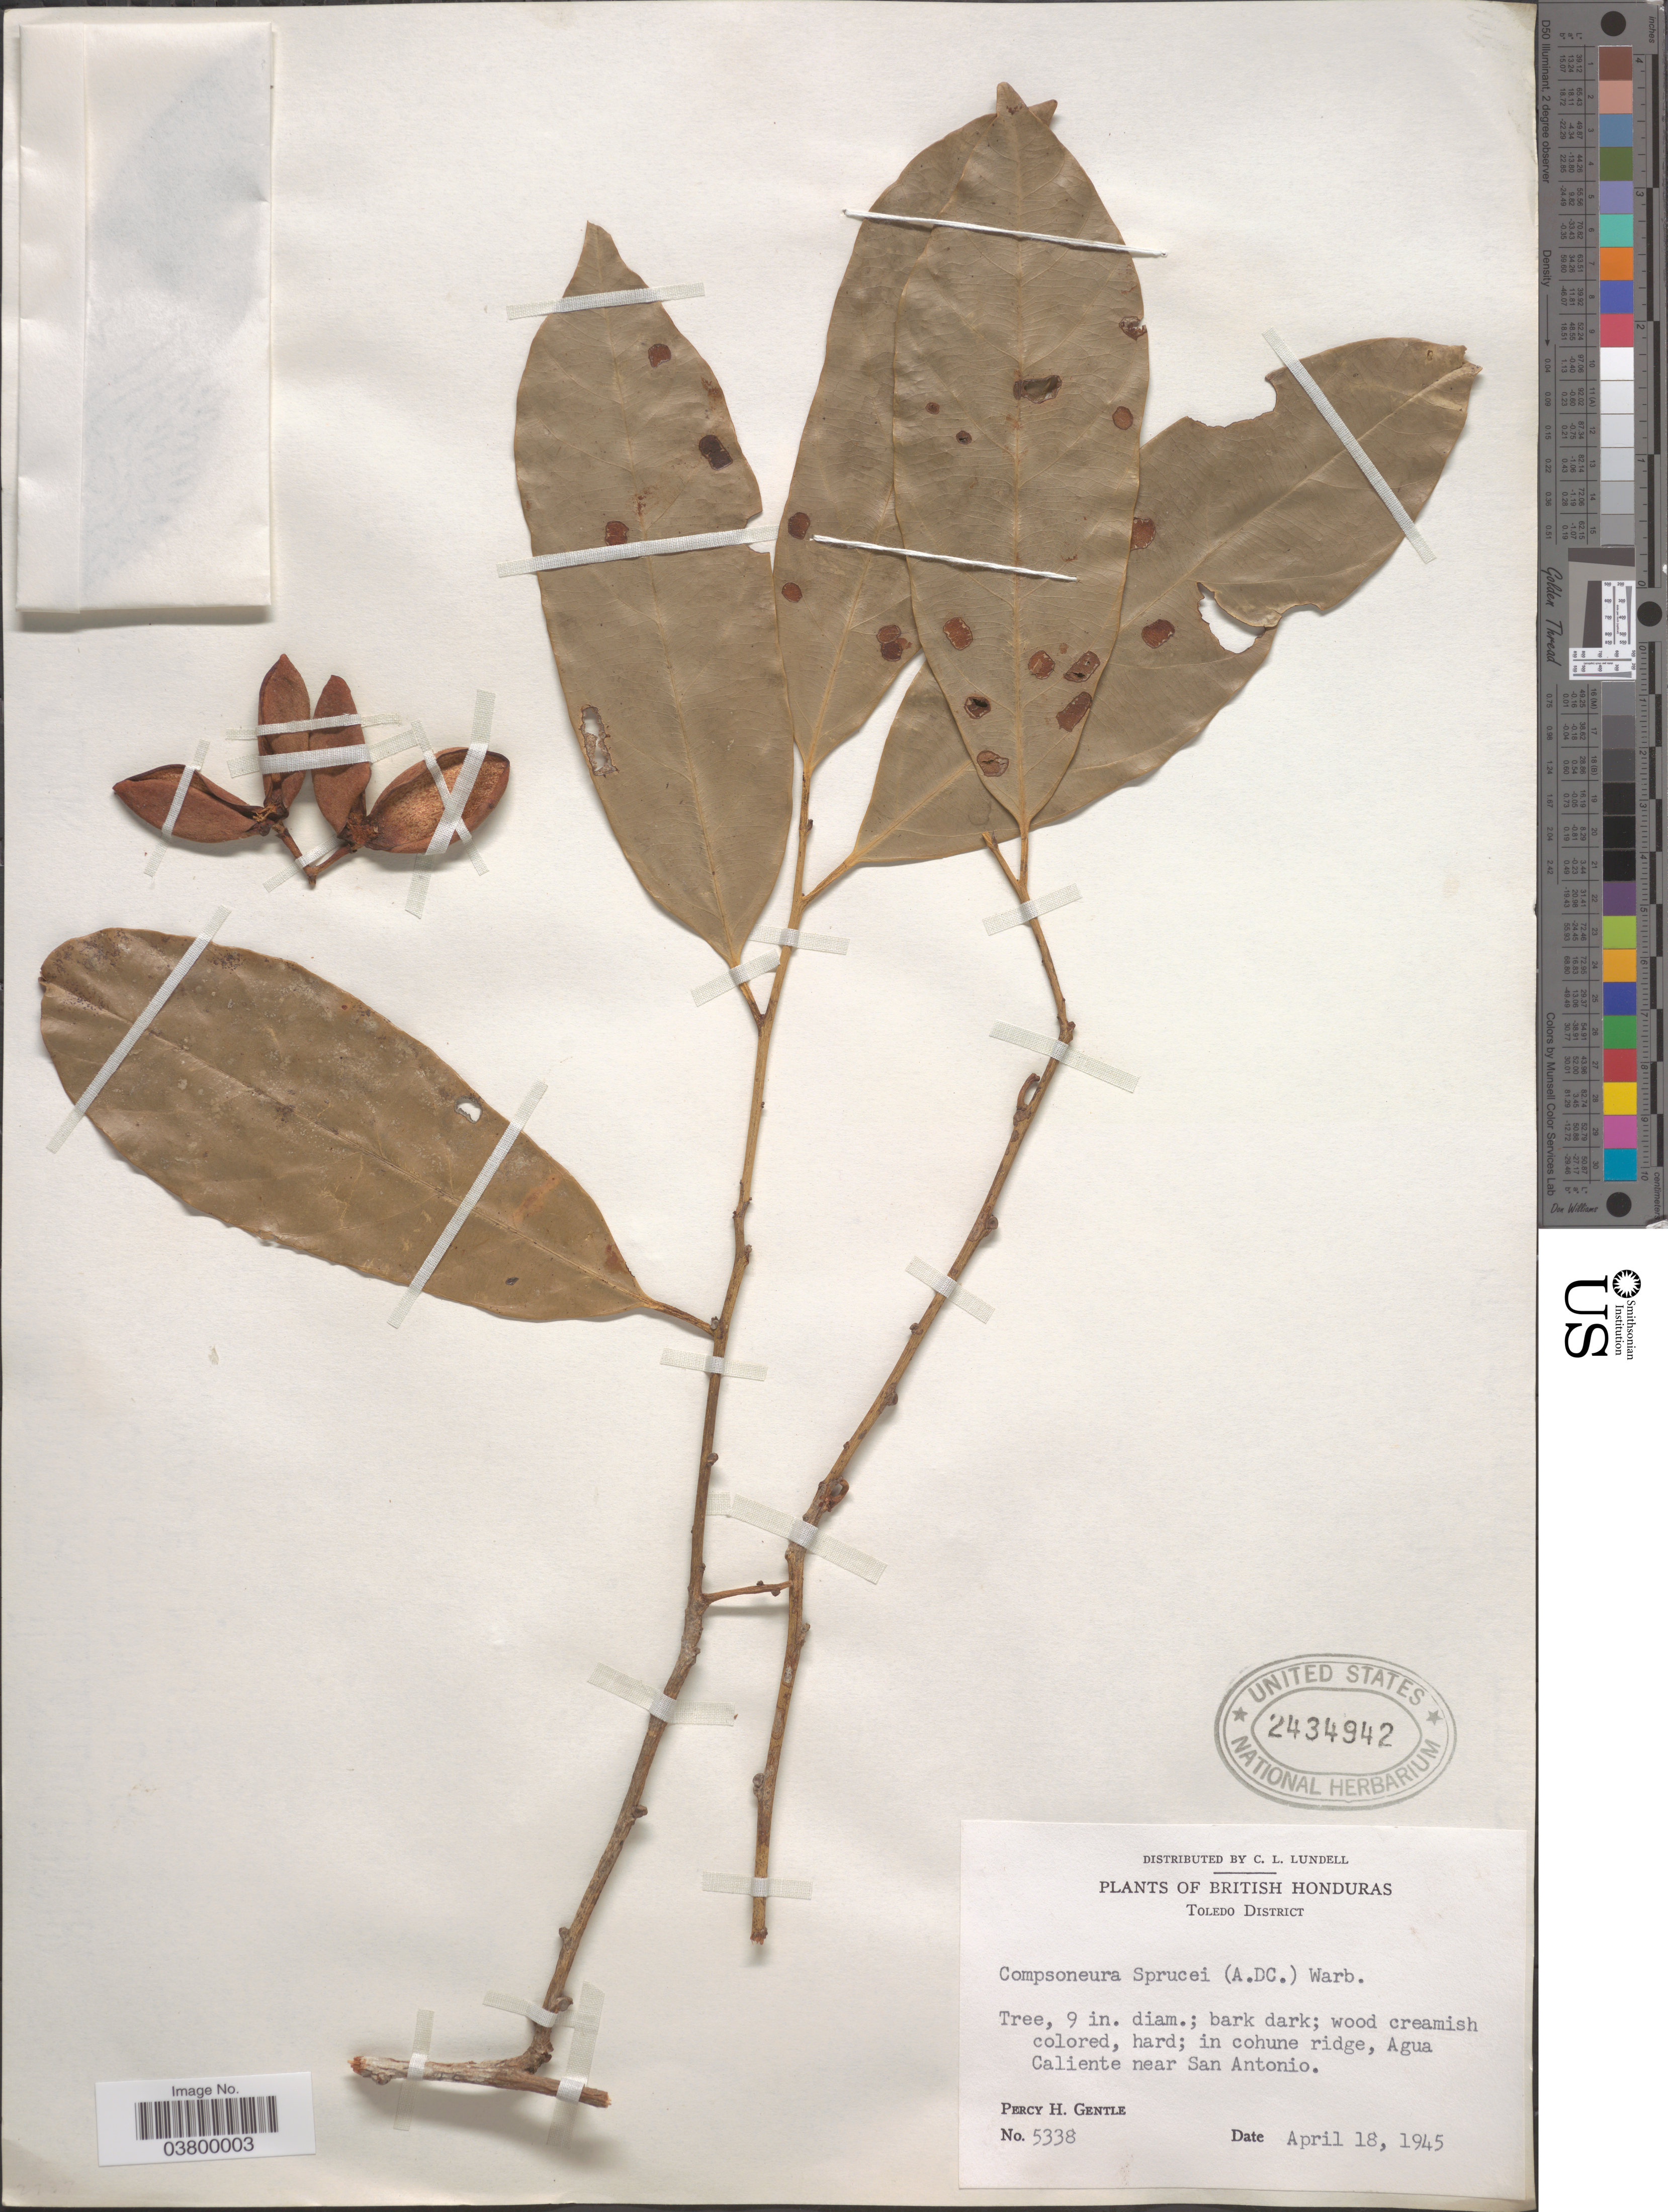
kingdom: Plantae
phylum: Tracheophyta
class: Magnoliopsida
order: Magnoliales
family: Myristicaceae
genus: Compsoneura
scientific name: Compsoneura sprucei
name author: (A. DC.) Warb.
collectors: P. H. Gentle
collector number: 5338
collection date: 1945-04-18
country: Belize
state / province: Toledo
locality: British Honduras. Toledo District. In cohune ridge, Agua Caliente near San Antonio.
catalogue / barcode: US 2434942